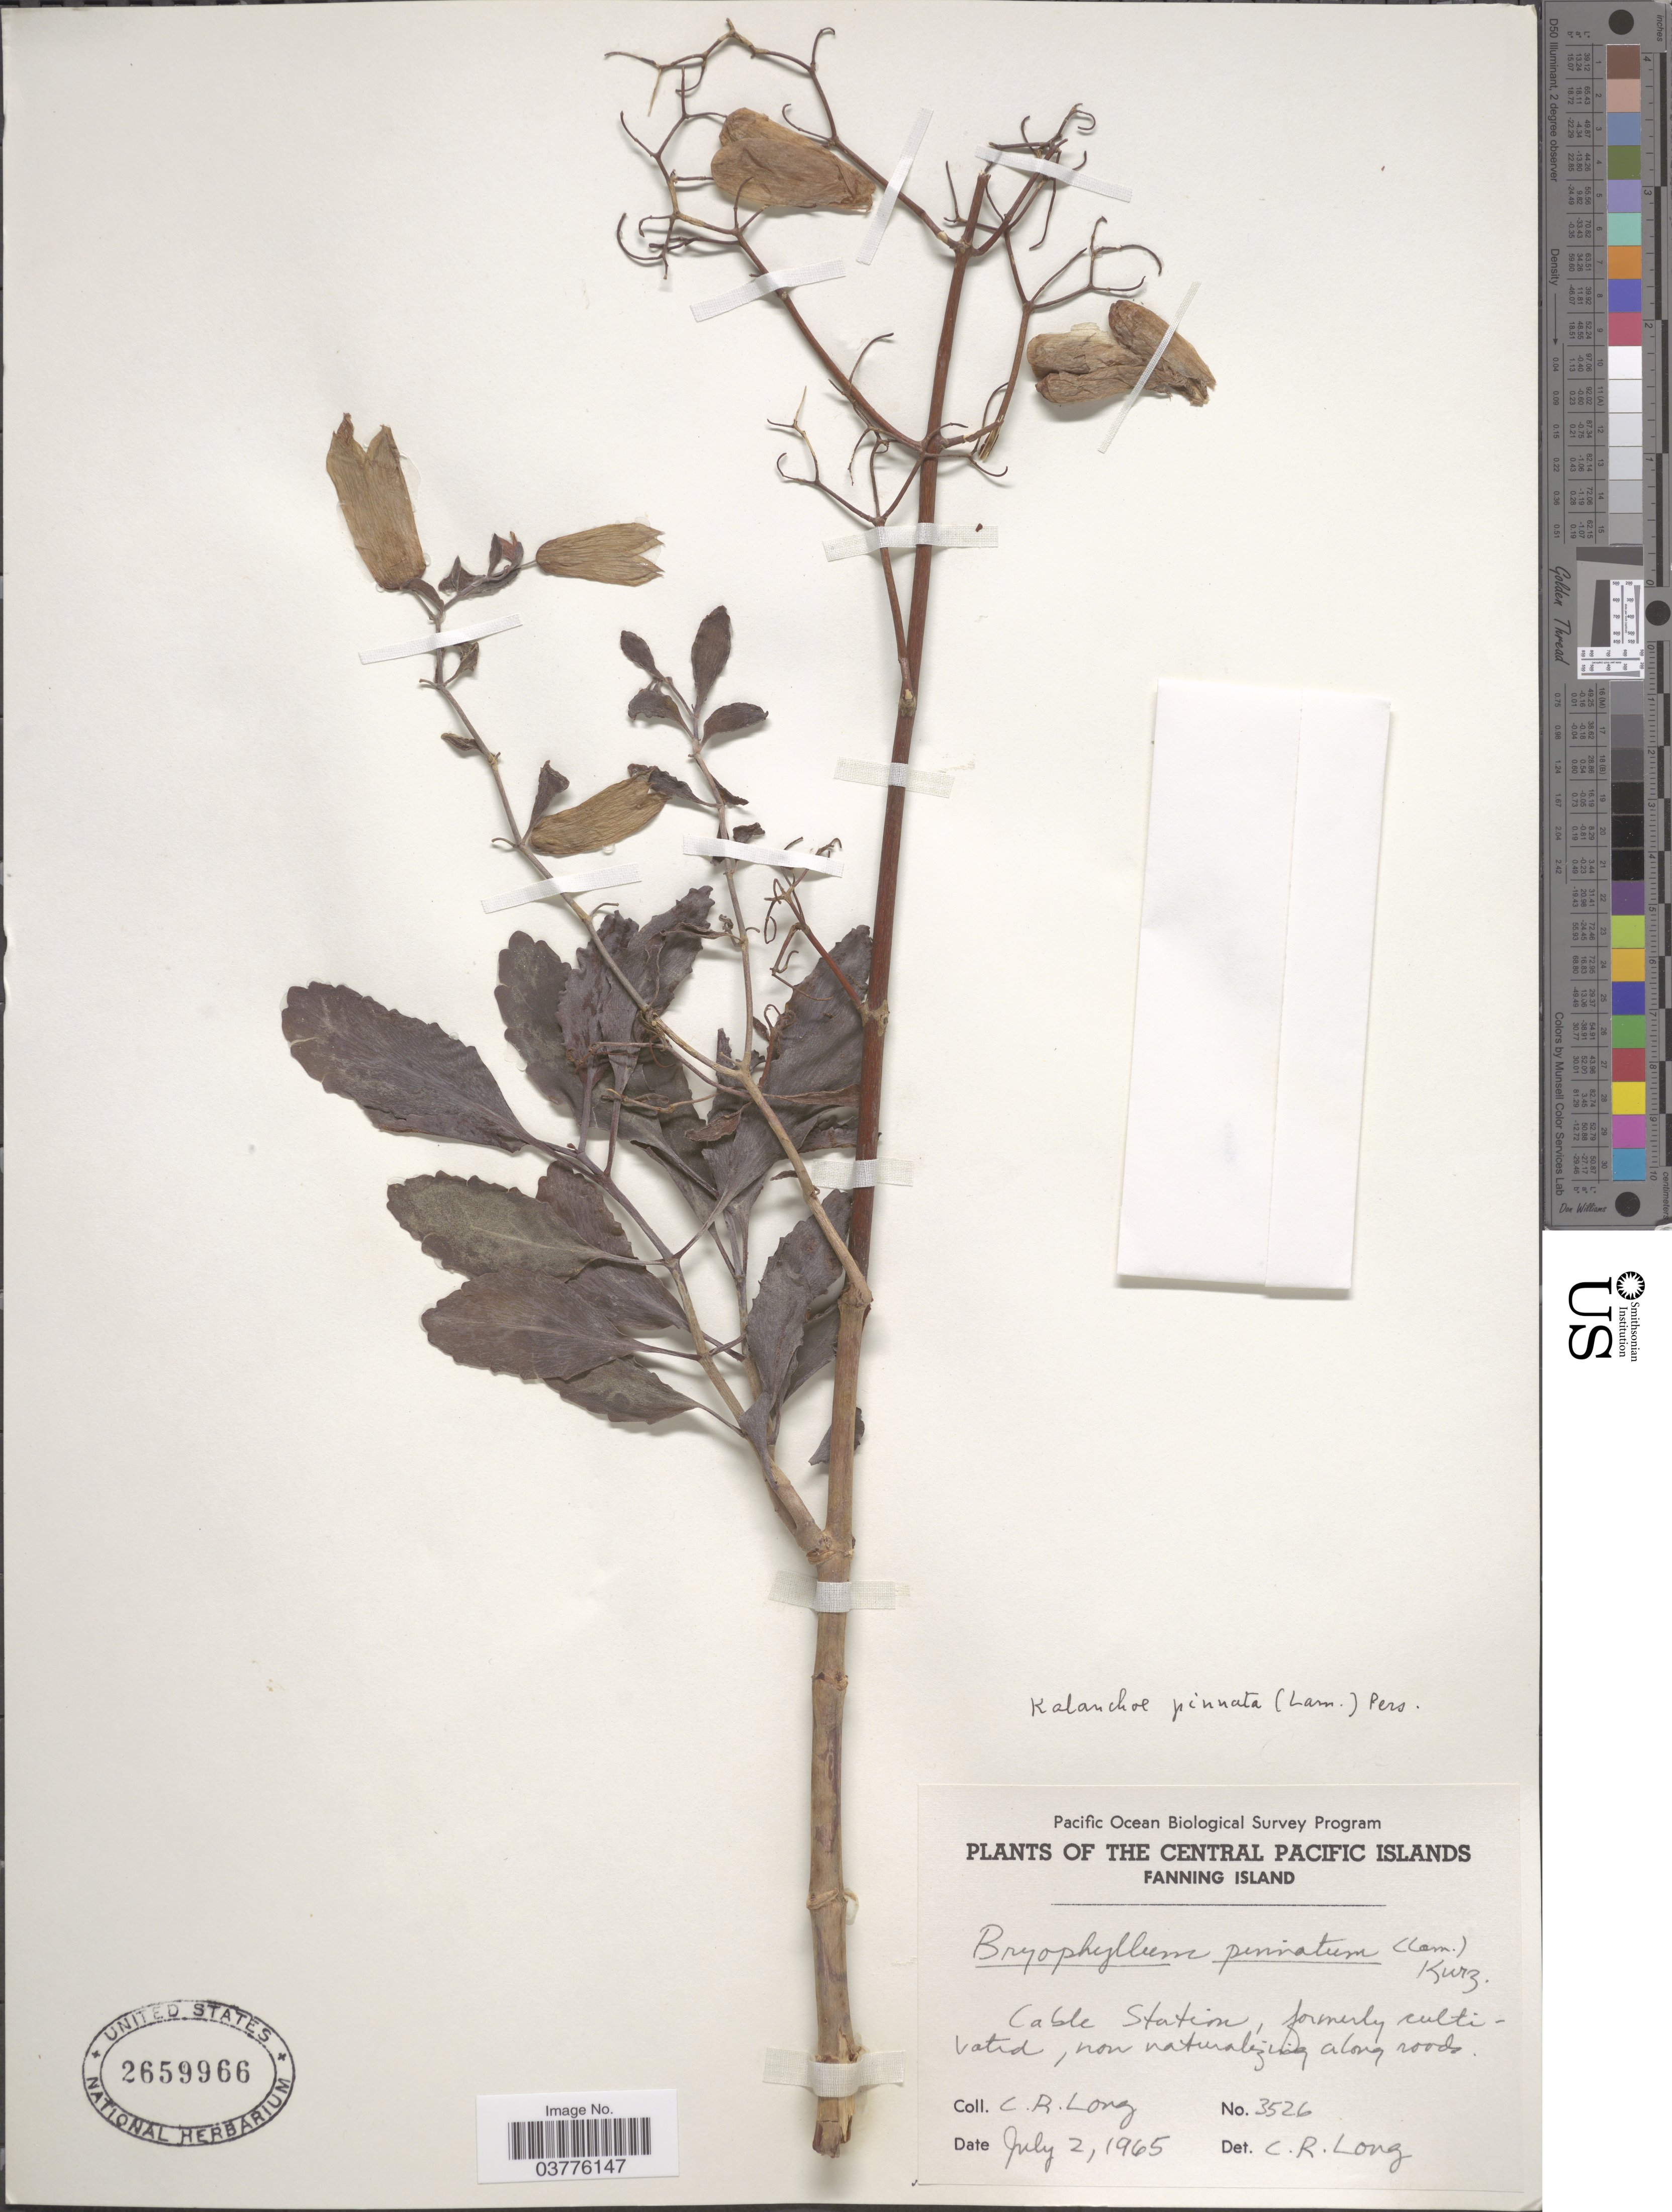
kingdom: Plantae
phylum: Tracheophyta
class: Magnoliopsida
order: Saxifragales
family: Crassulaceae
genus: Kalanchoe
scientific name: Kalanchoe pinnata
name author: (Lam.) Pers.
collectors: C. R. Long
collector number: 3526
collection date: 1965-07-02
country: Kiribati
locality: The Central Pacific Islands. Fanning Island. Cable Station.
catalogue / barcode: US 2659966